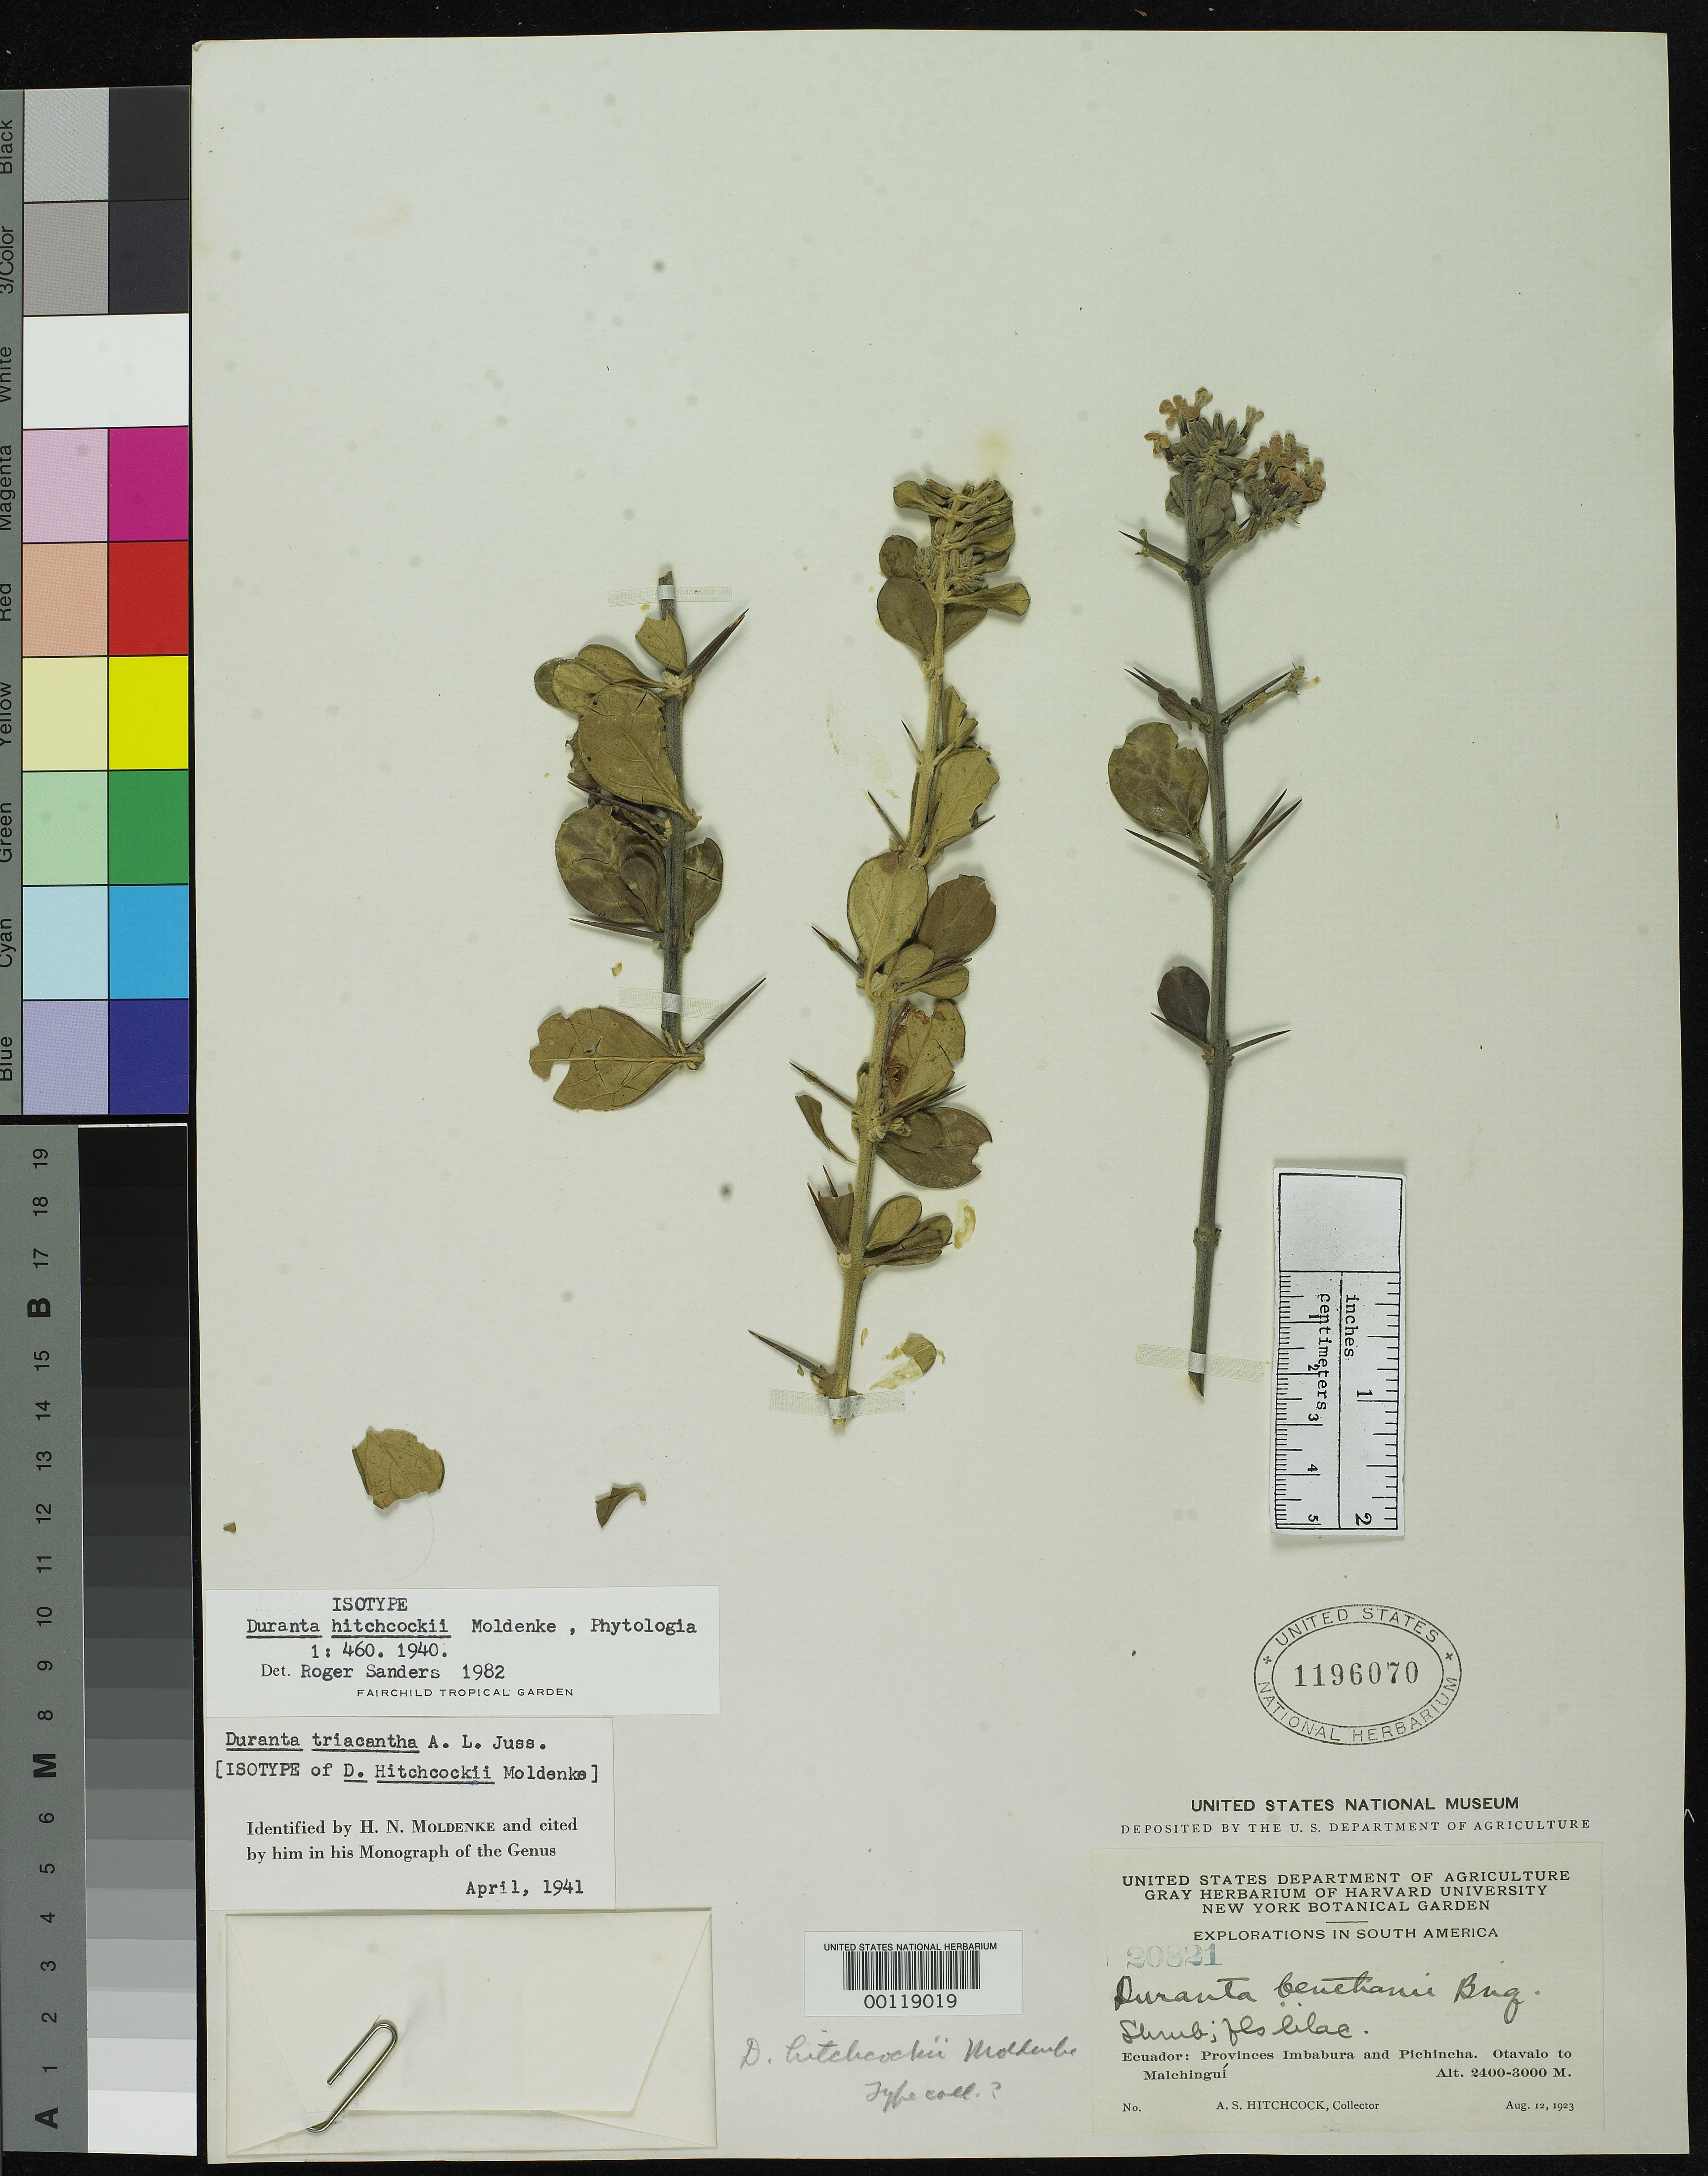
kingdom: Plantae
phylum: Tracheophyta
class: Magnoliopsida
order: Lamiales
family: Verbenaceae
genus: Duranta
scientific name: Duranta hitchcockii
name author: Moldenke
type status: Isotype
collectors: A. S. Hitchcock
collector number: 20821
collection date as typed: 12 Aug 1923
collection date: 1923-08-12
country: Ecuador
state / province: Imbabura / Pichincha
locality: Otavalo to Malchingui.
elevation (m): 2400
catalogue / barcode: US 1196070